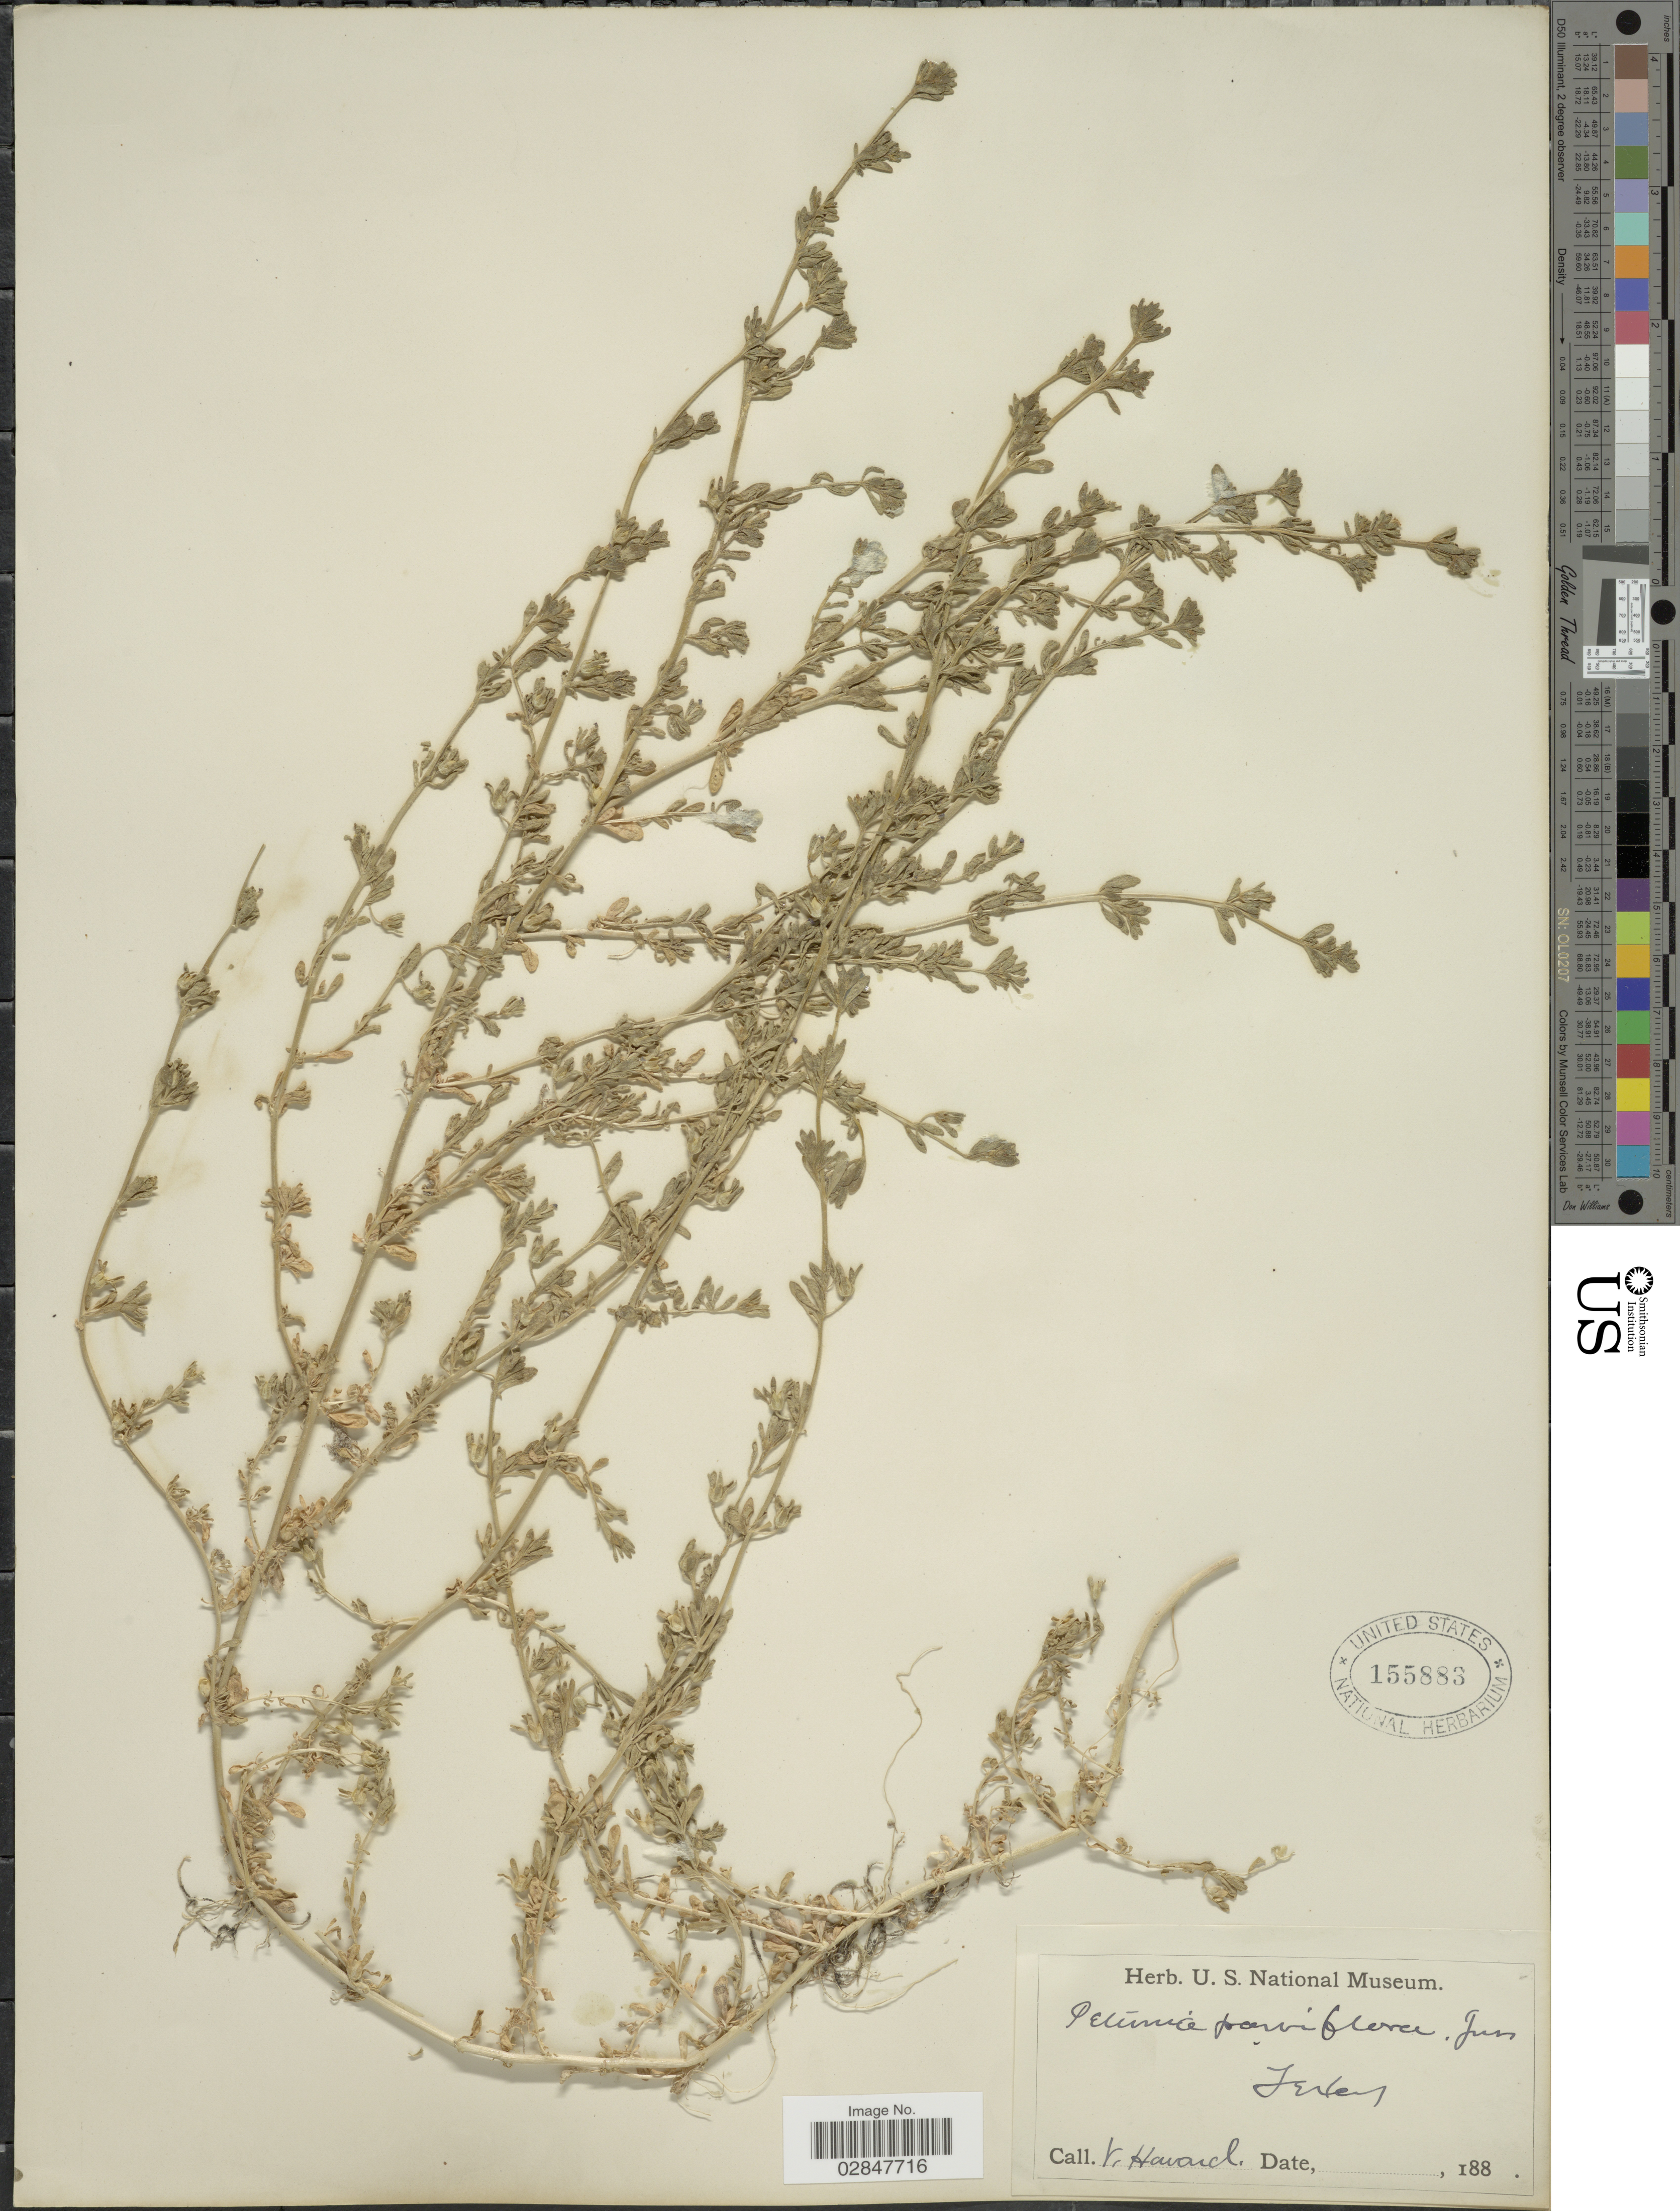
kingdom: Plantae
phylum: Tracheophyta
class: Magnoliopsida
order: Solanales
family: Solanaceae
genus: Petunia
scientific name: Petunia parviflora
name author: Juss.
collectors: V. Havard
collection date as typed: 188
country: United States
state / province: Texas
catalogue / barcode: US 155883